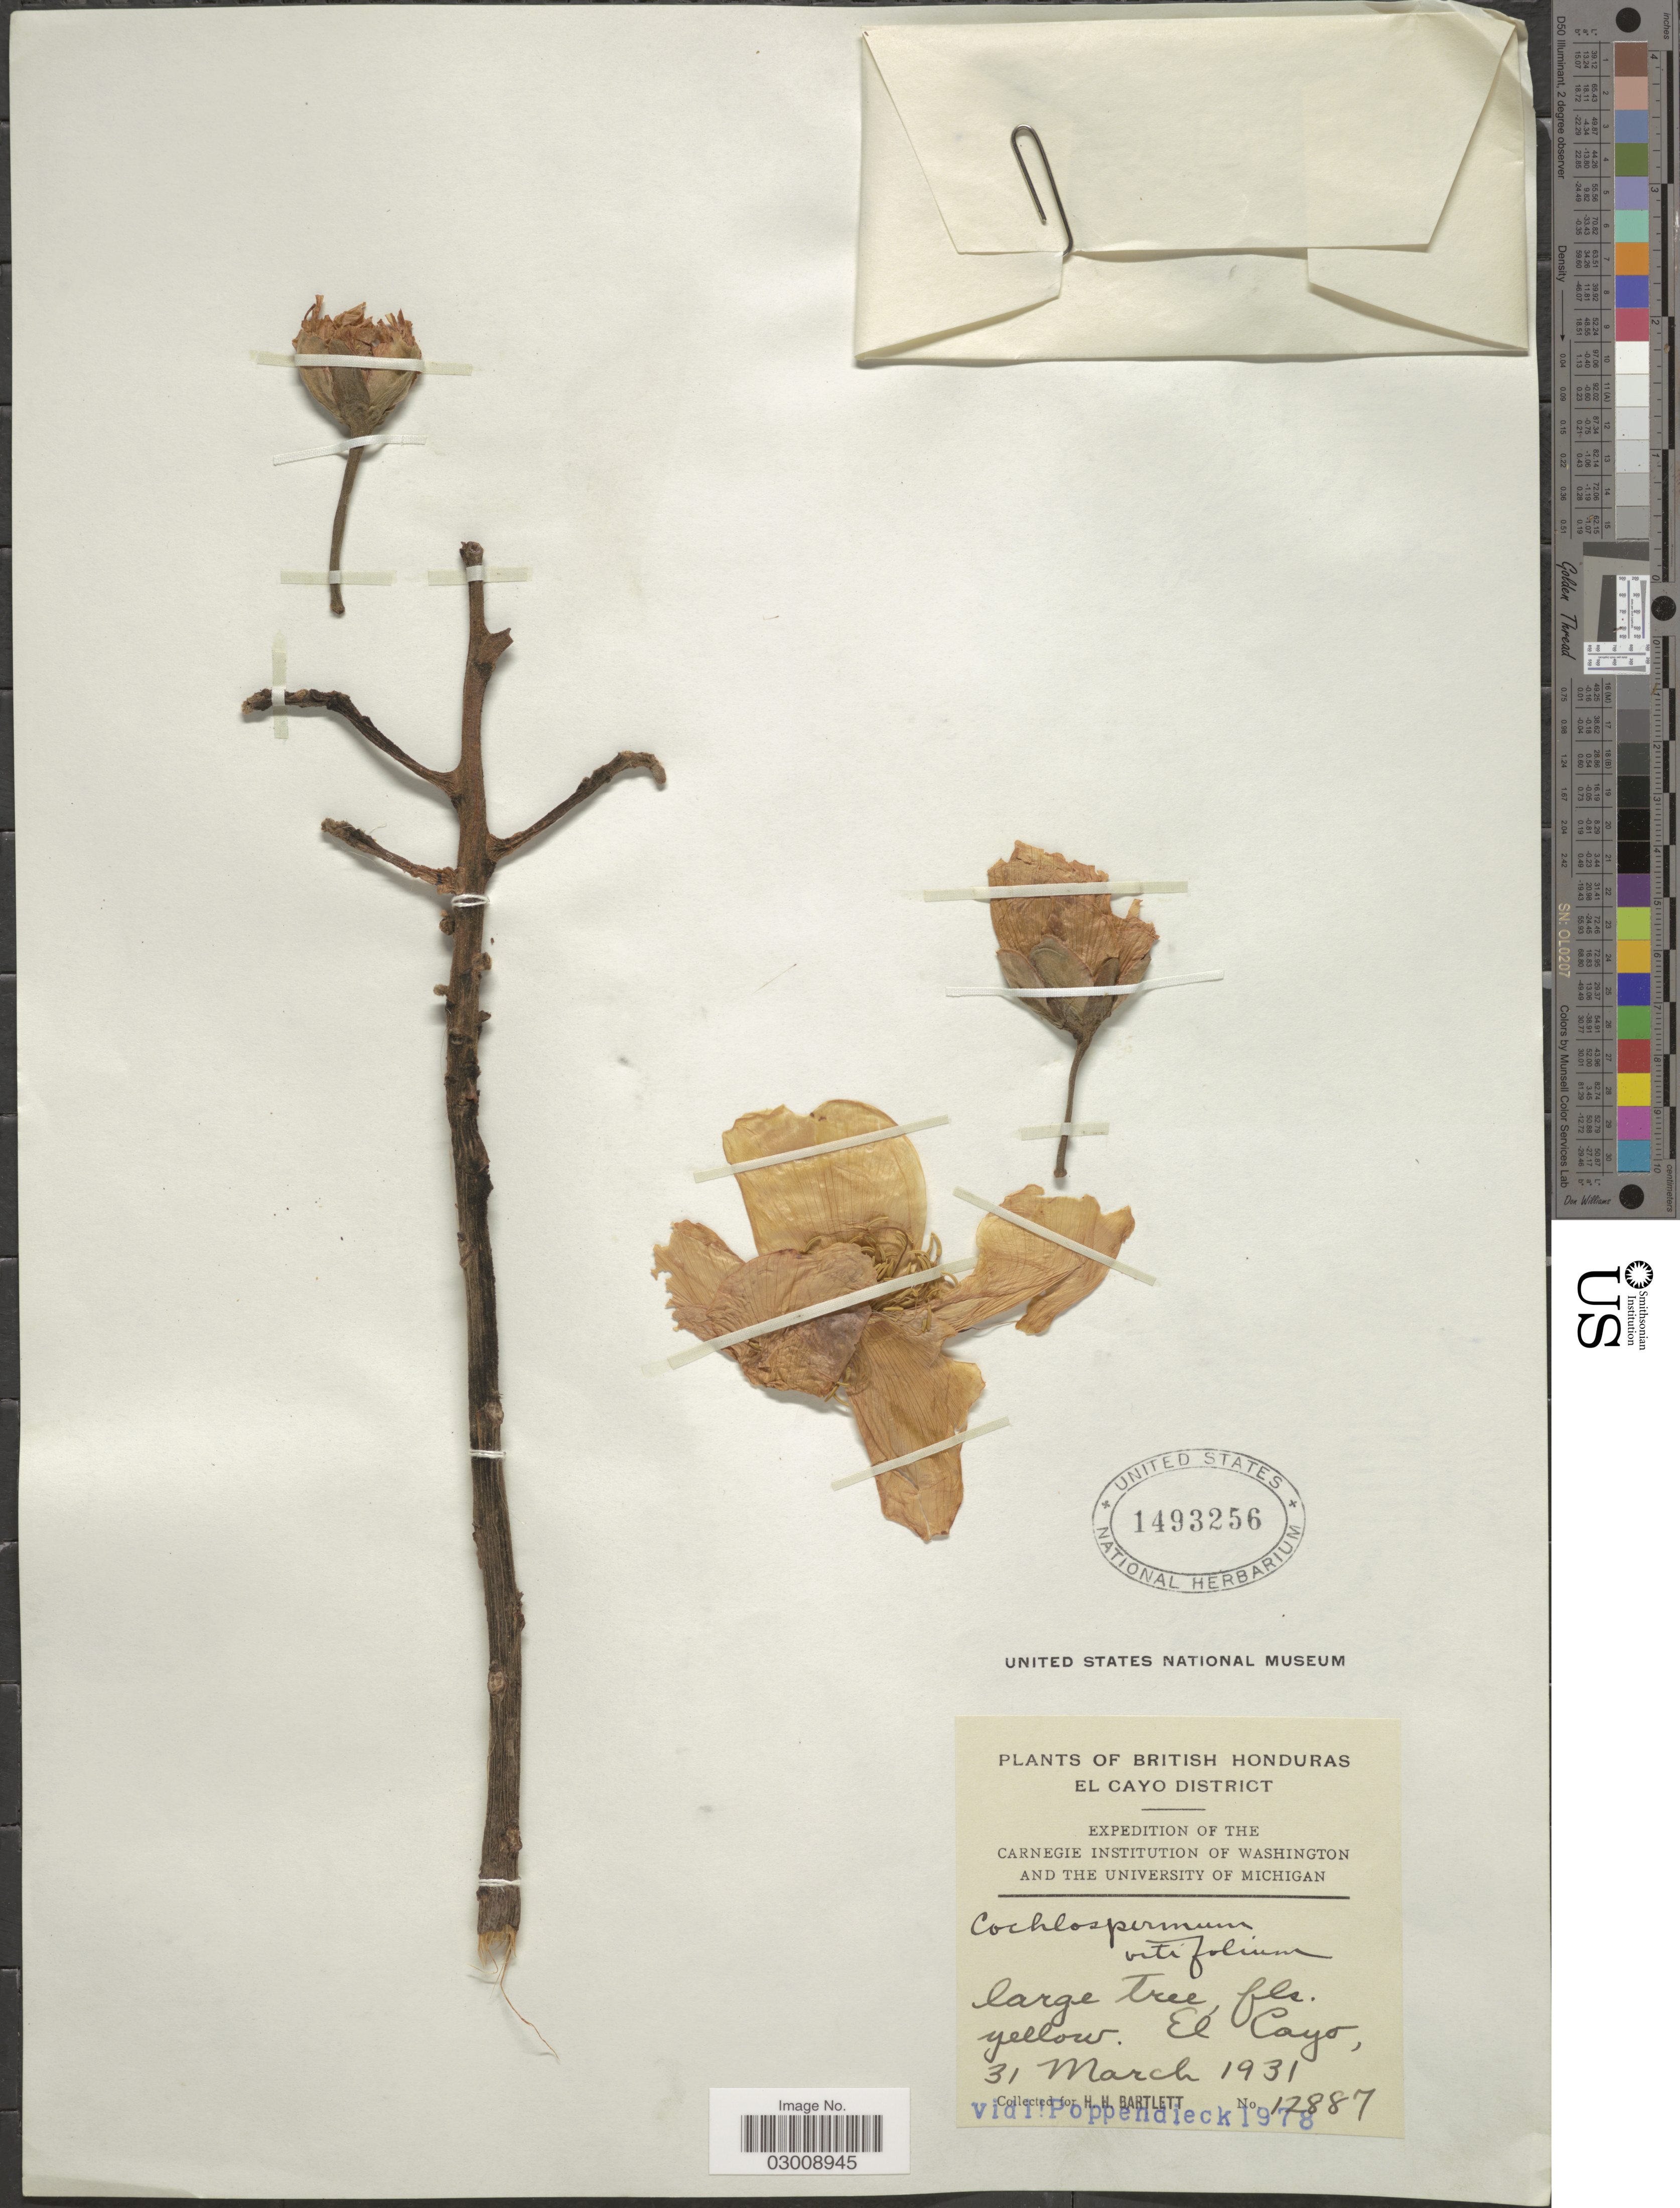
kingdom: Plantae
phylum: Tracheophyta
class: Magnoliopsida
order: Malvales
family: Cochlospermaceae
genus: Cochlospermum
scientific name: Cochlospermum vitifolium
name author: (Willd.) Spreng.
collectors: H. H. Bartlett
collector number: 12887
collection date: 1931-03-31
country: Belize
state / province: Cayo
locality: British Honduras. El Cayo District. El Cayo.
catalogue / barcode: US 1493256